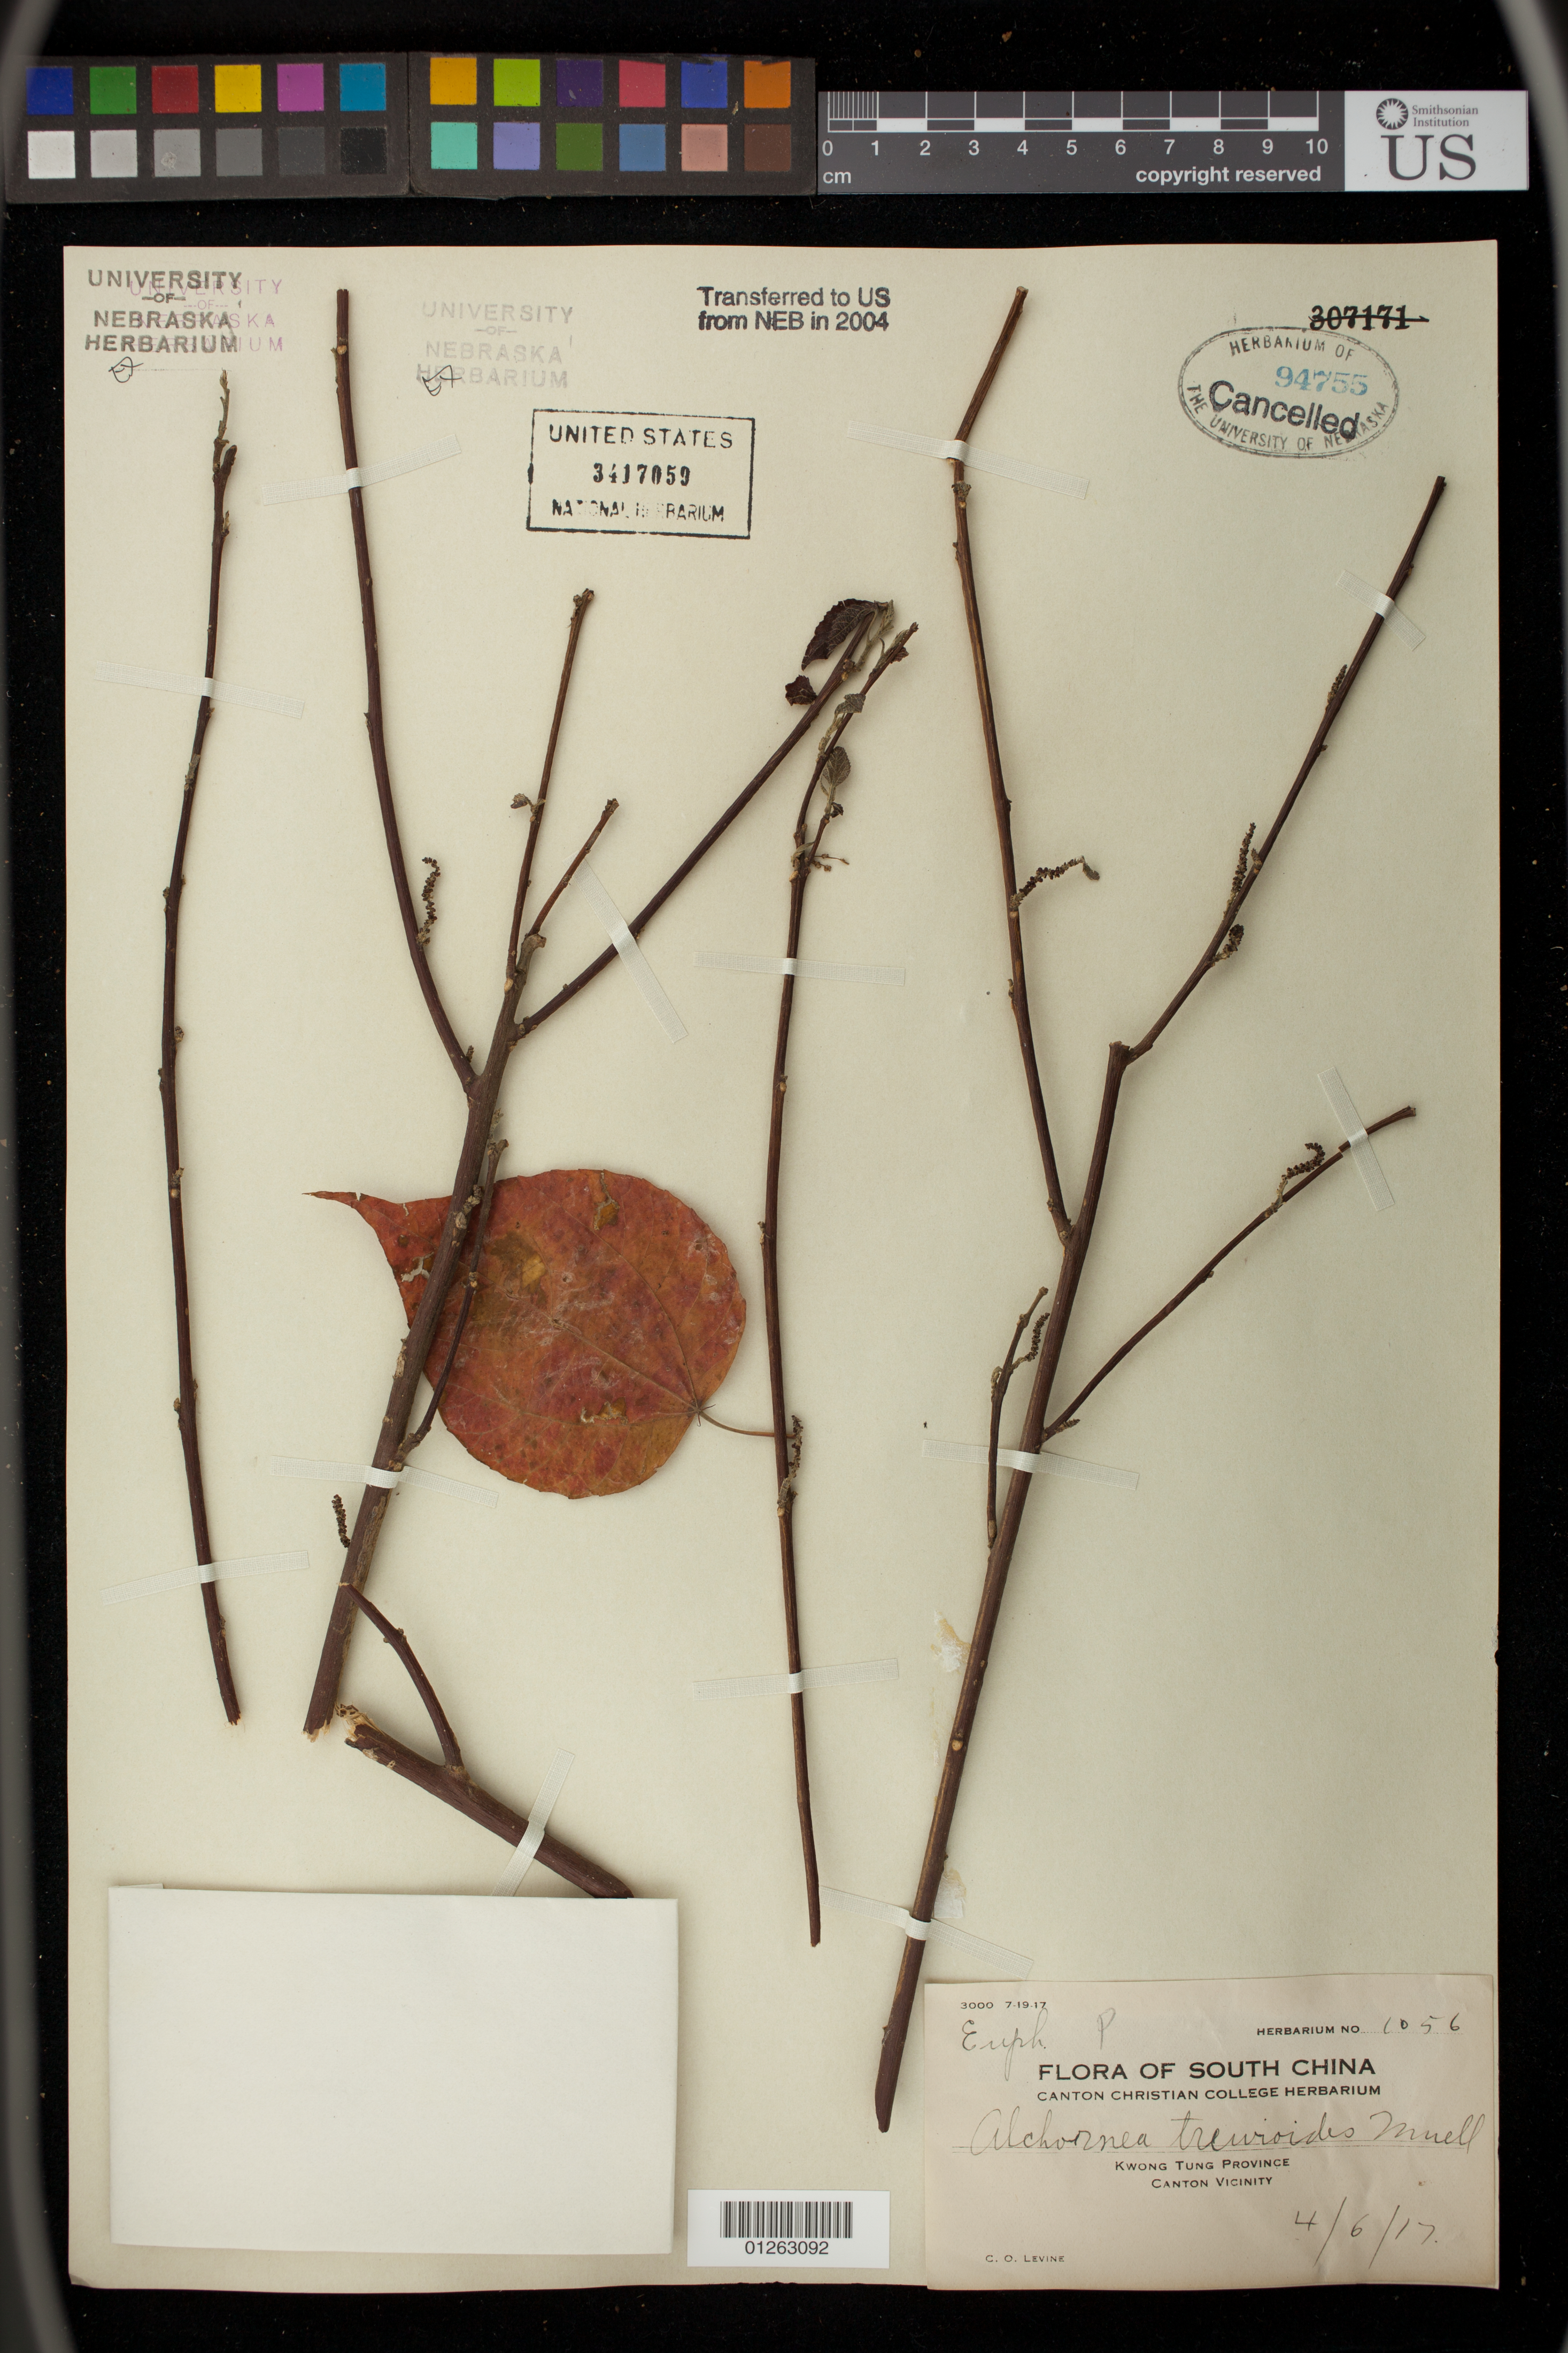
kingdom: Plantae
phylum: Tracheophyta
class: Magnoliopsida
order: Malpighiales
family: Euphorbiaceae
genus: Alchornea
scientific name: Alchornea sp.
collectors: C. O. Levine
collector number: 1056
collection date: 1917-04-06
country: China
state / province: Guangdong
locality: Canton Vicinity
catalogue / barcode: US 3417059